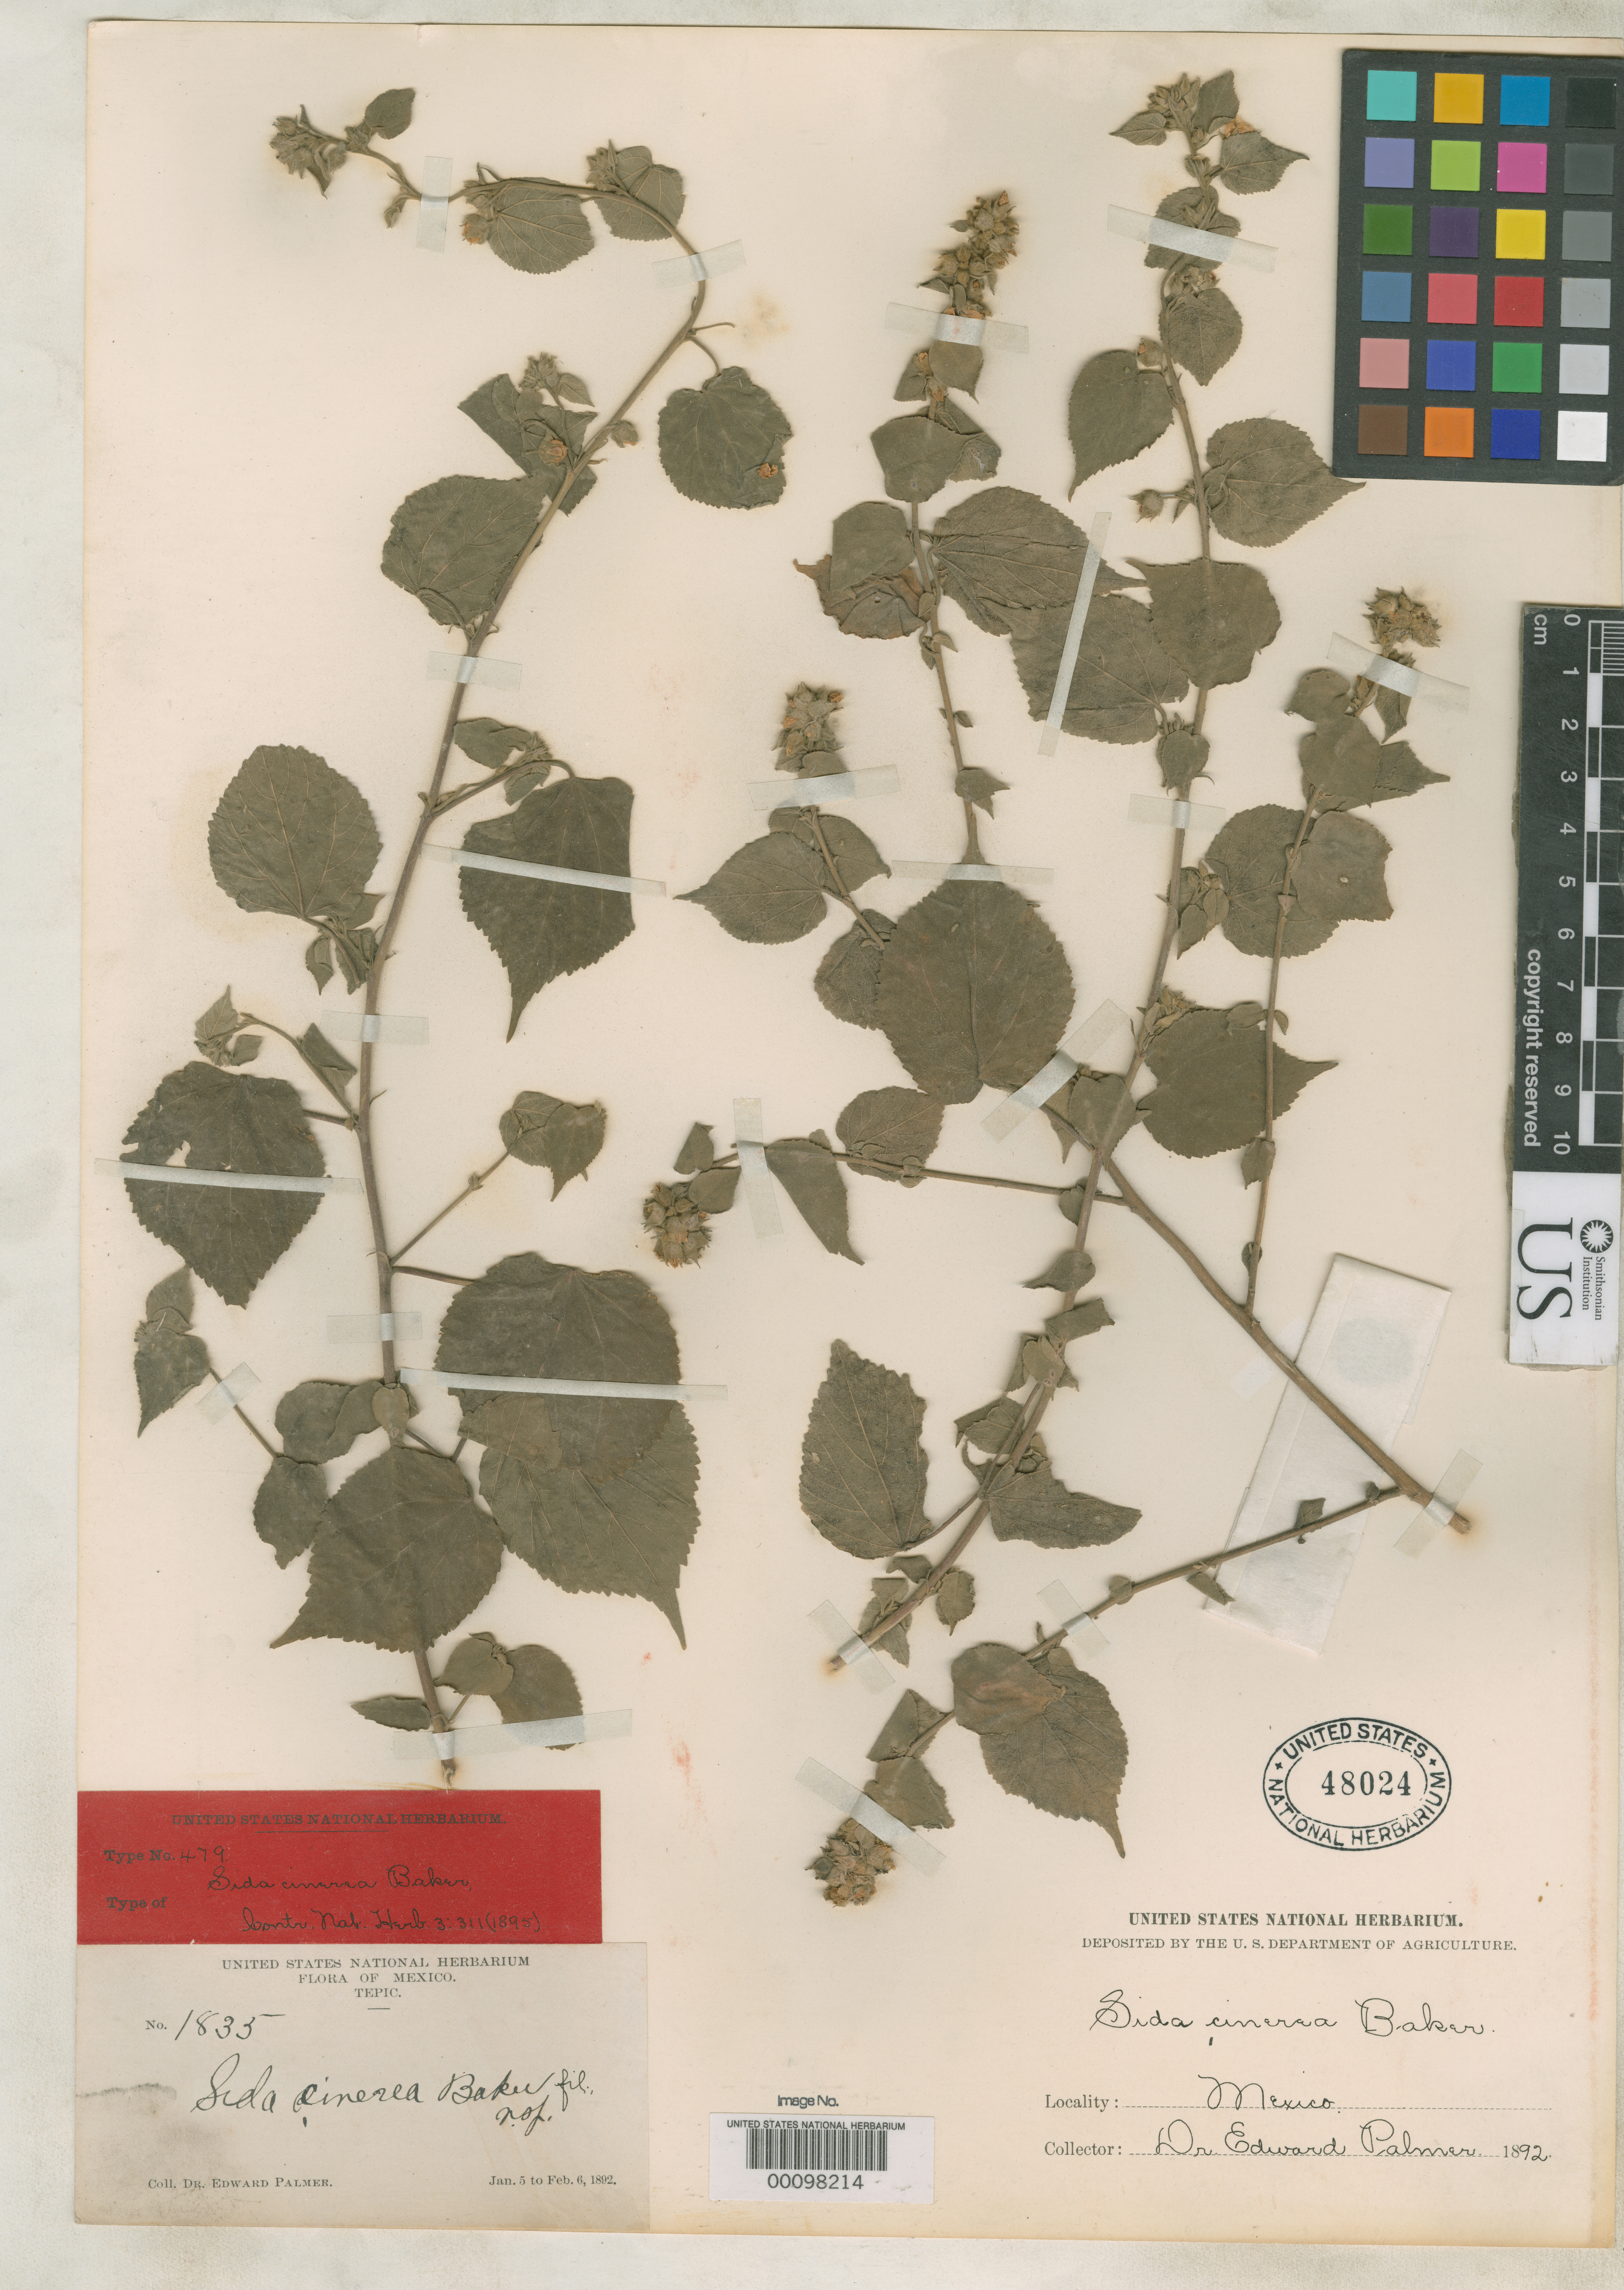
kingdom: Plantae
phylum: Tracheophyta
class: Magnoliopsida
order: Malvales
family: Malvaceae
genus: Sida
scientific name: Sida cinerea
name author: Baker f. in Rose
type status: Type Collection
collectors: E. Palmer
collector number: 1835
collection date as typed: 05 Jan 1892 to 06 Feb 1892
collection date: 1892-01-05/1892-02-06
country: Mexico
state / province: Nayarit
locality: Tepic.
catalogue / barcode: US 48024